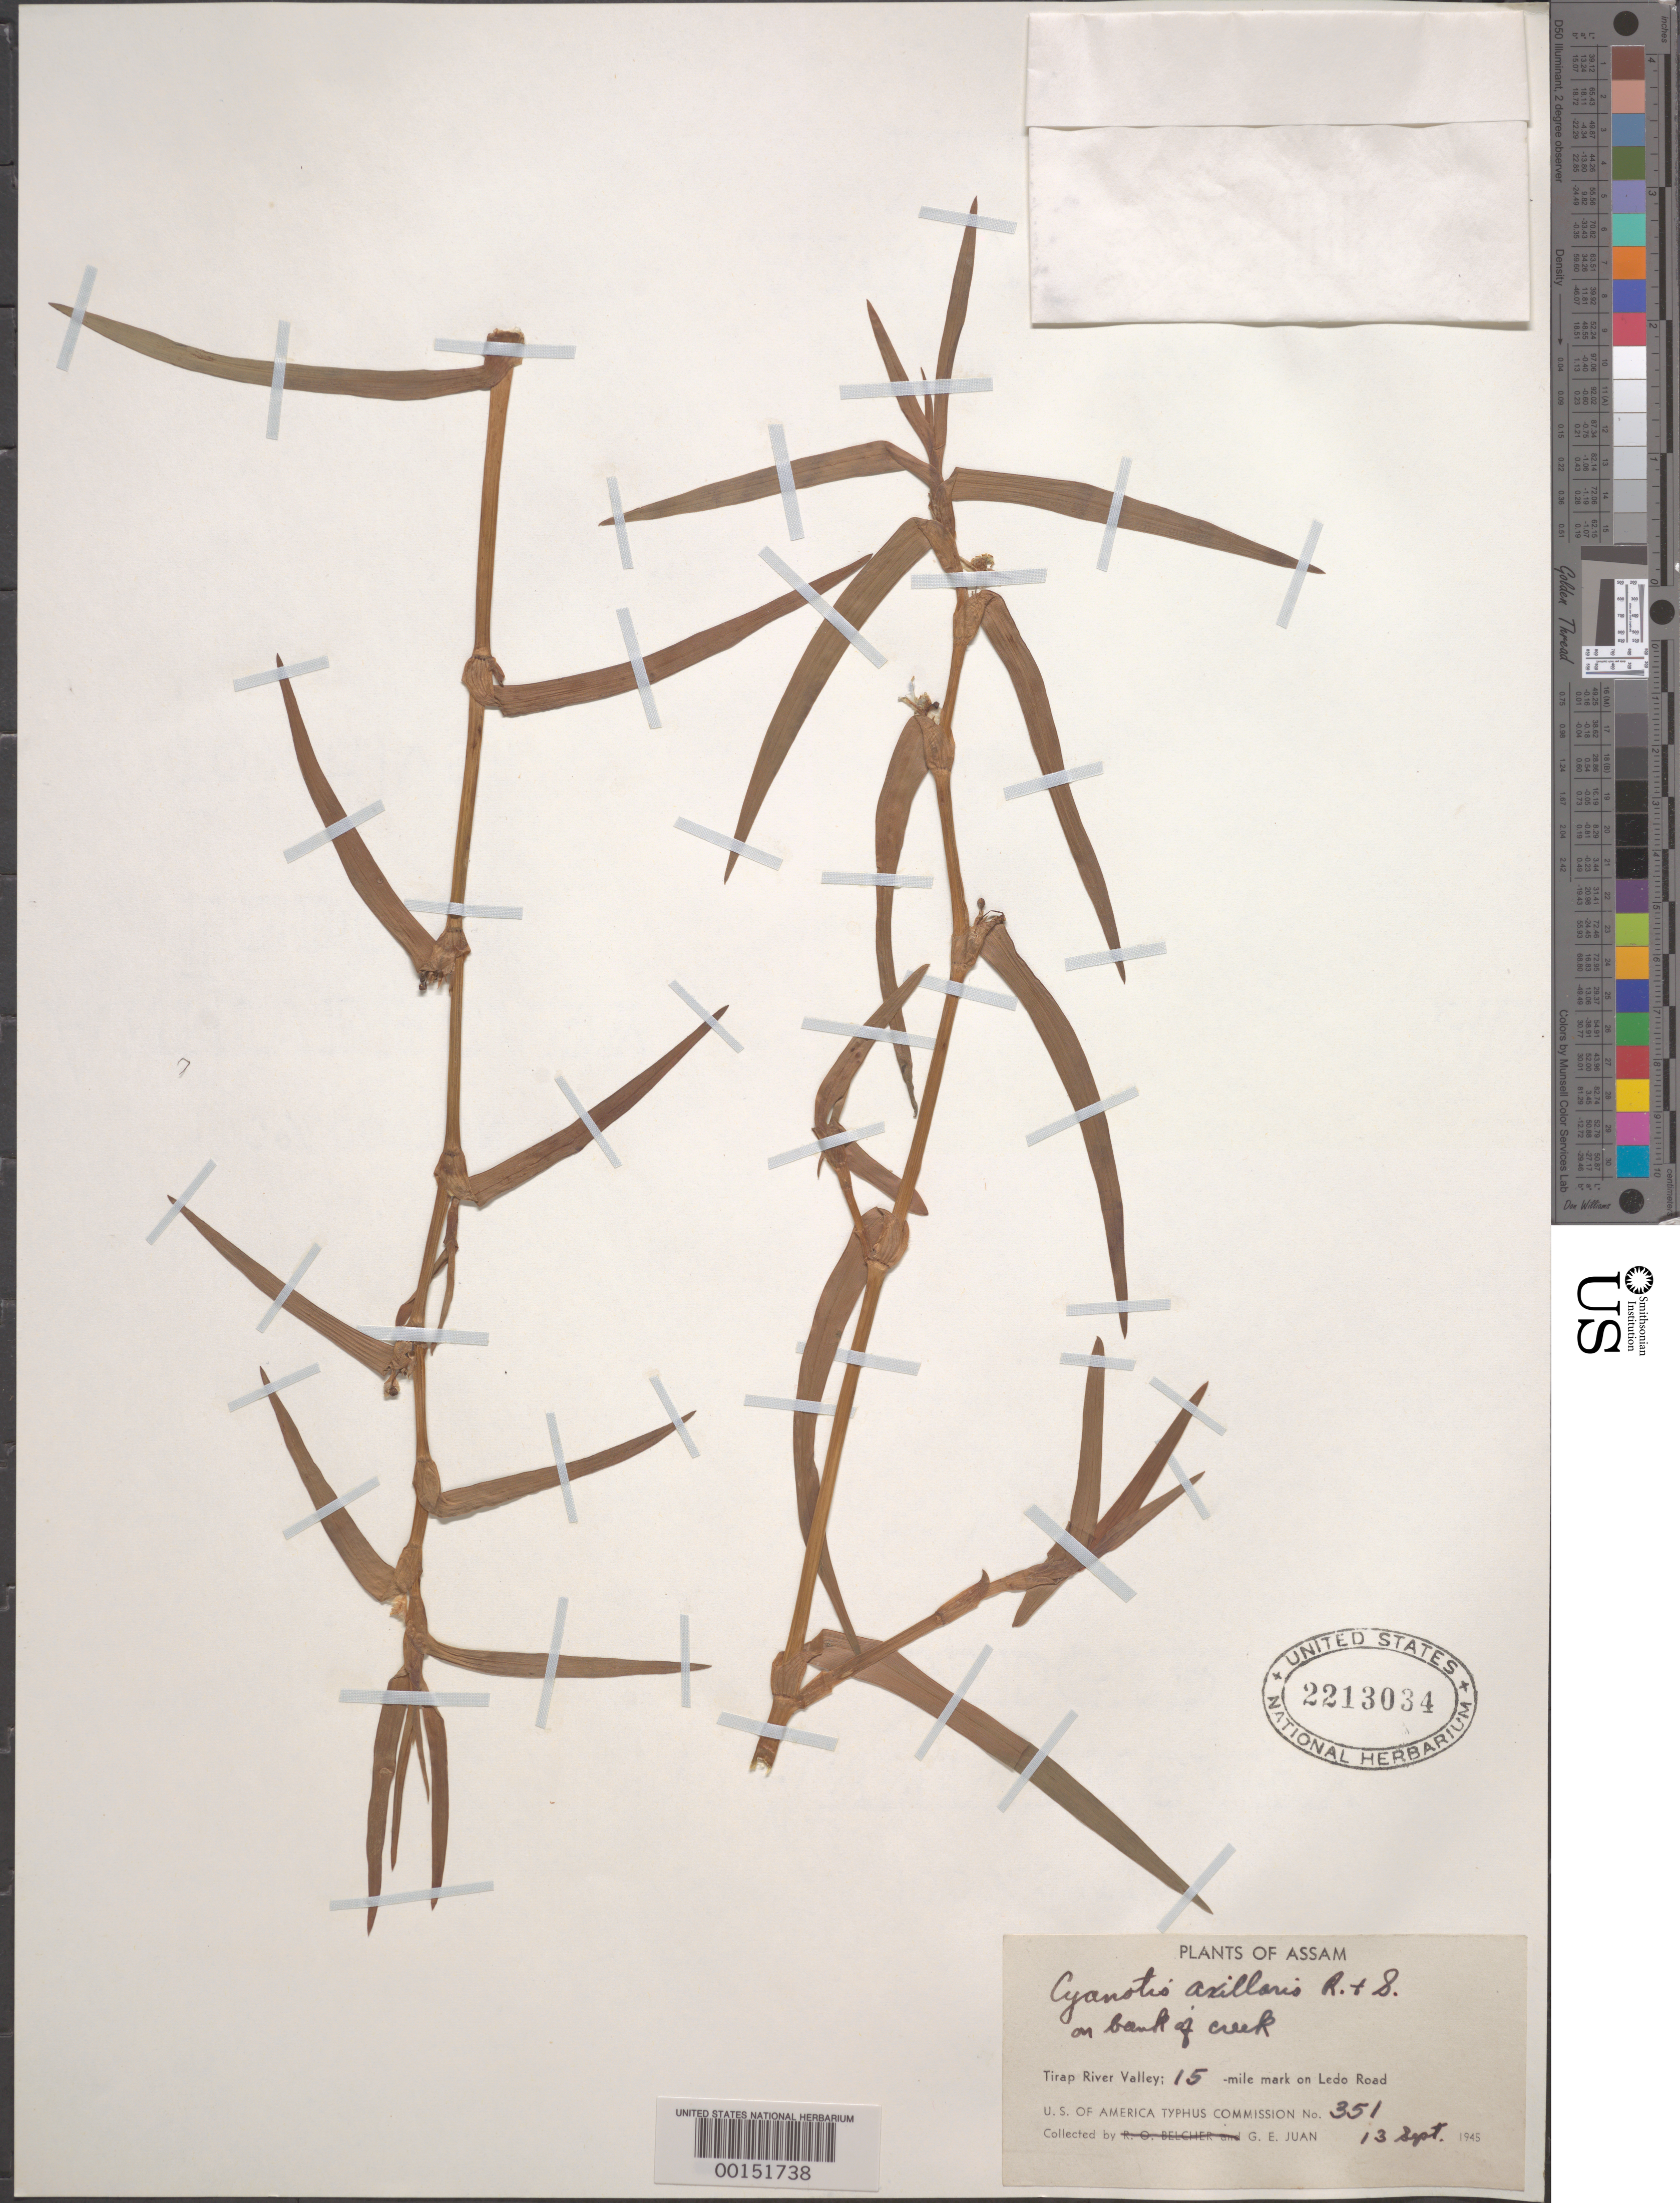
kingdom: Plantae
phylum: Tracheophyta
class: Liliopsida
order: Commelinales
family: Commelinaceae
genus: Cyanotis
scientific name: Cyanotis axillaris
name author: (L.) D. Don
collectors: G. Juan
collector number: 351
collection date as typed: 13 Sep 1945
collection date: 1945-09-13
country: India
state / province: Assam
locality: Tirap river valley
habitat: Creek bank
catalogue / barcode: US 2213034